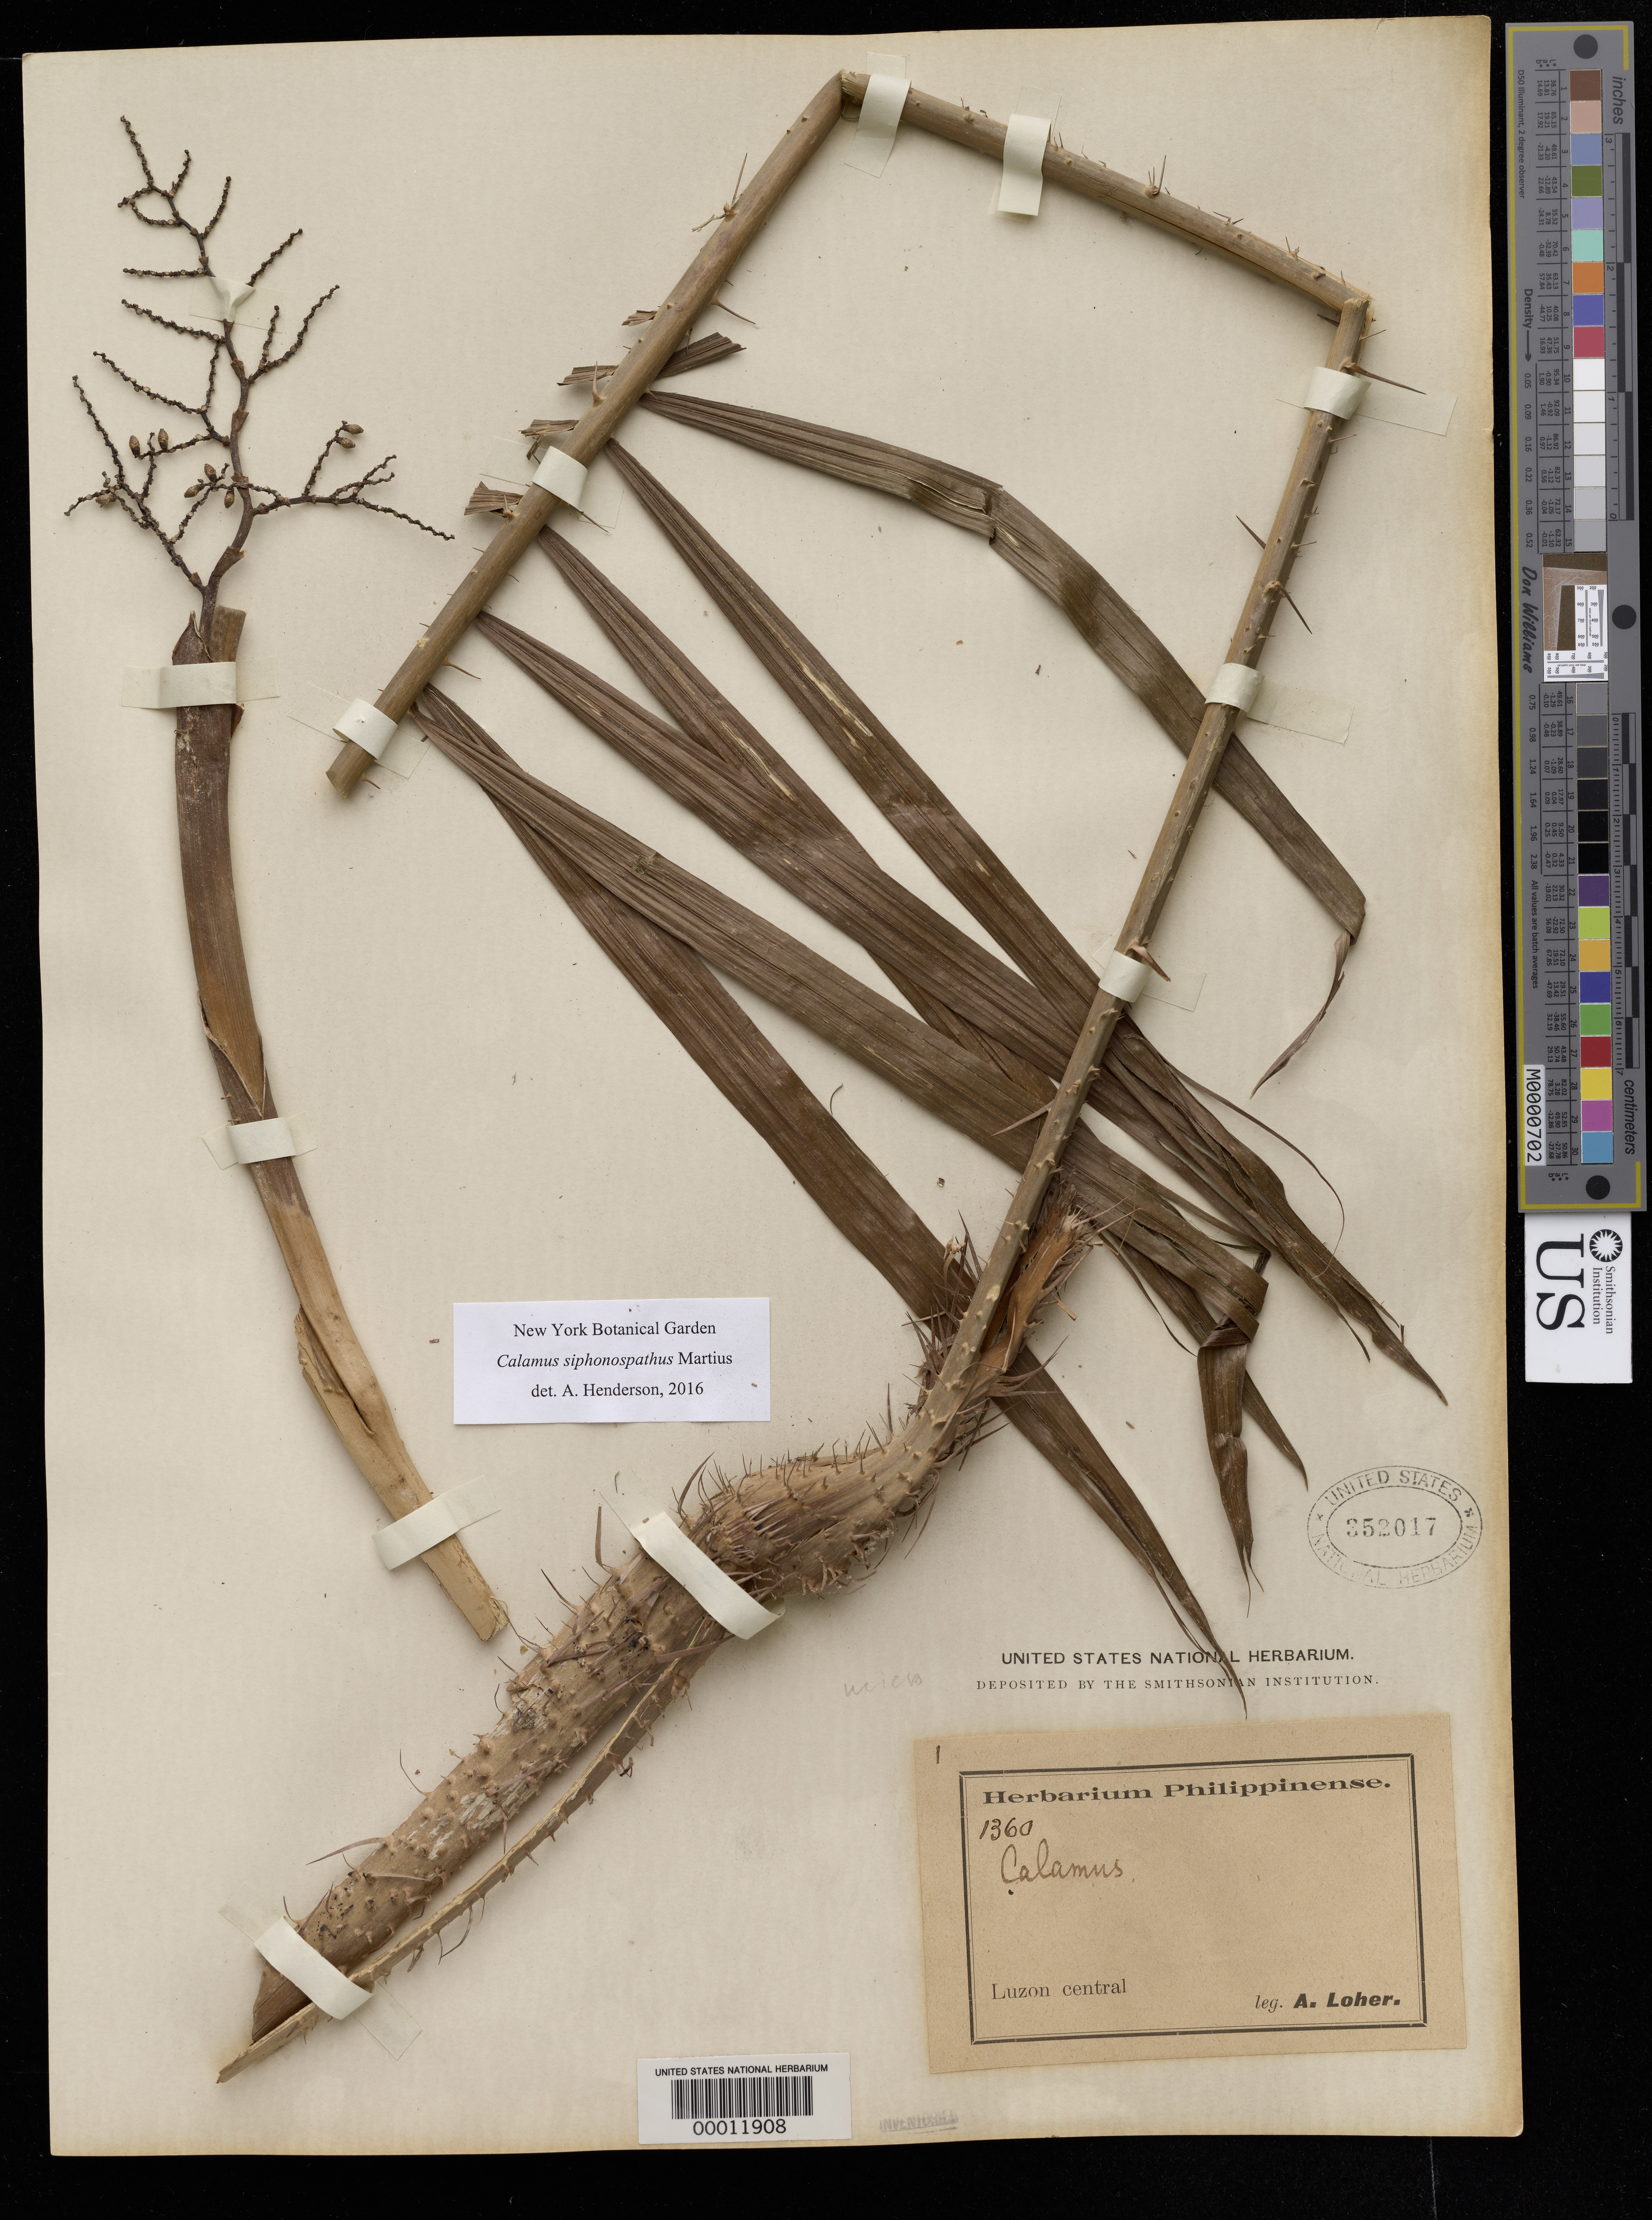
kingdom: Plantae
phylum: Tracheophyta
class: Liliopsida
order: Arecales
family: Arecaceae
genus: Calamus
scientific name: Calamus siphonospathus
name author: Martius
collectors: A. Loher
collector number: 1360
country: Philippines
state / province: Central Luzon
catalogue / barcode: US 352017